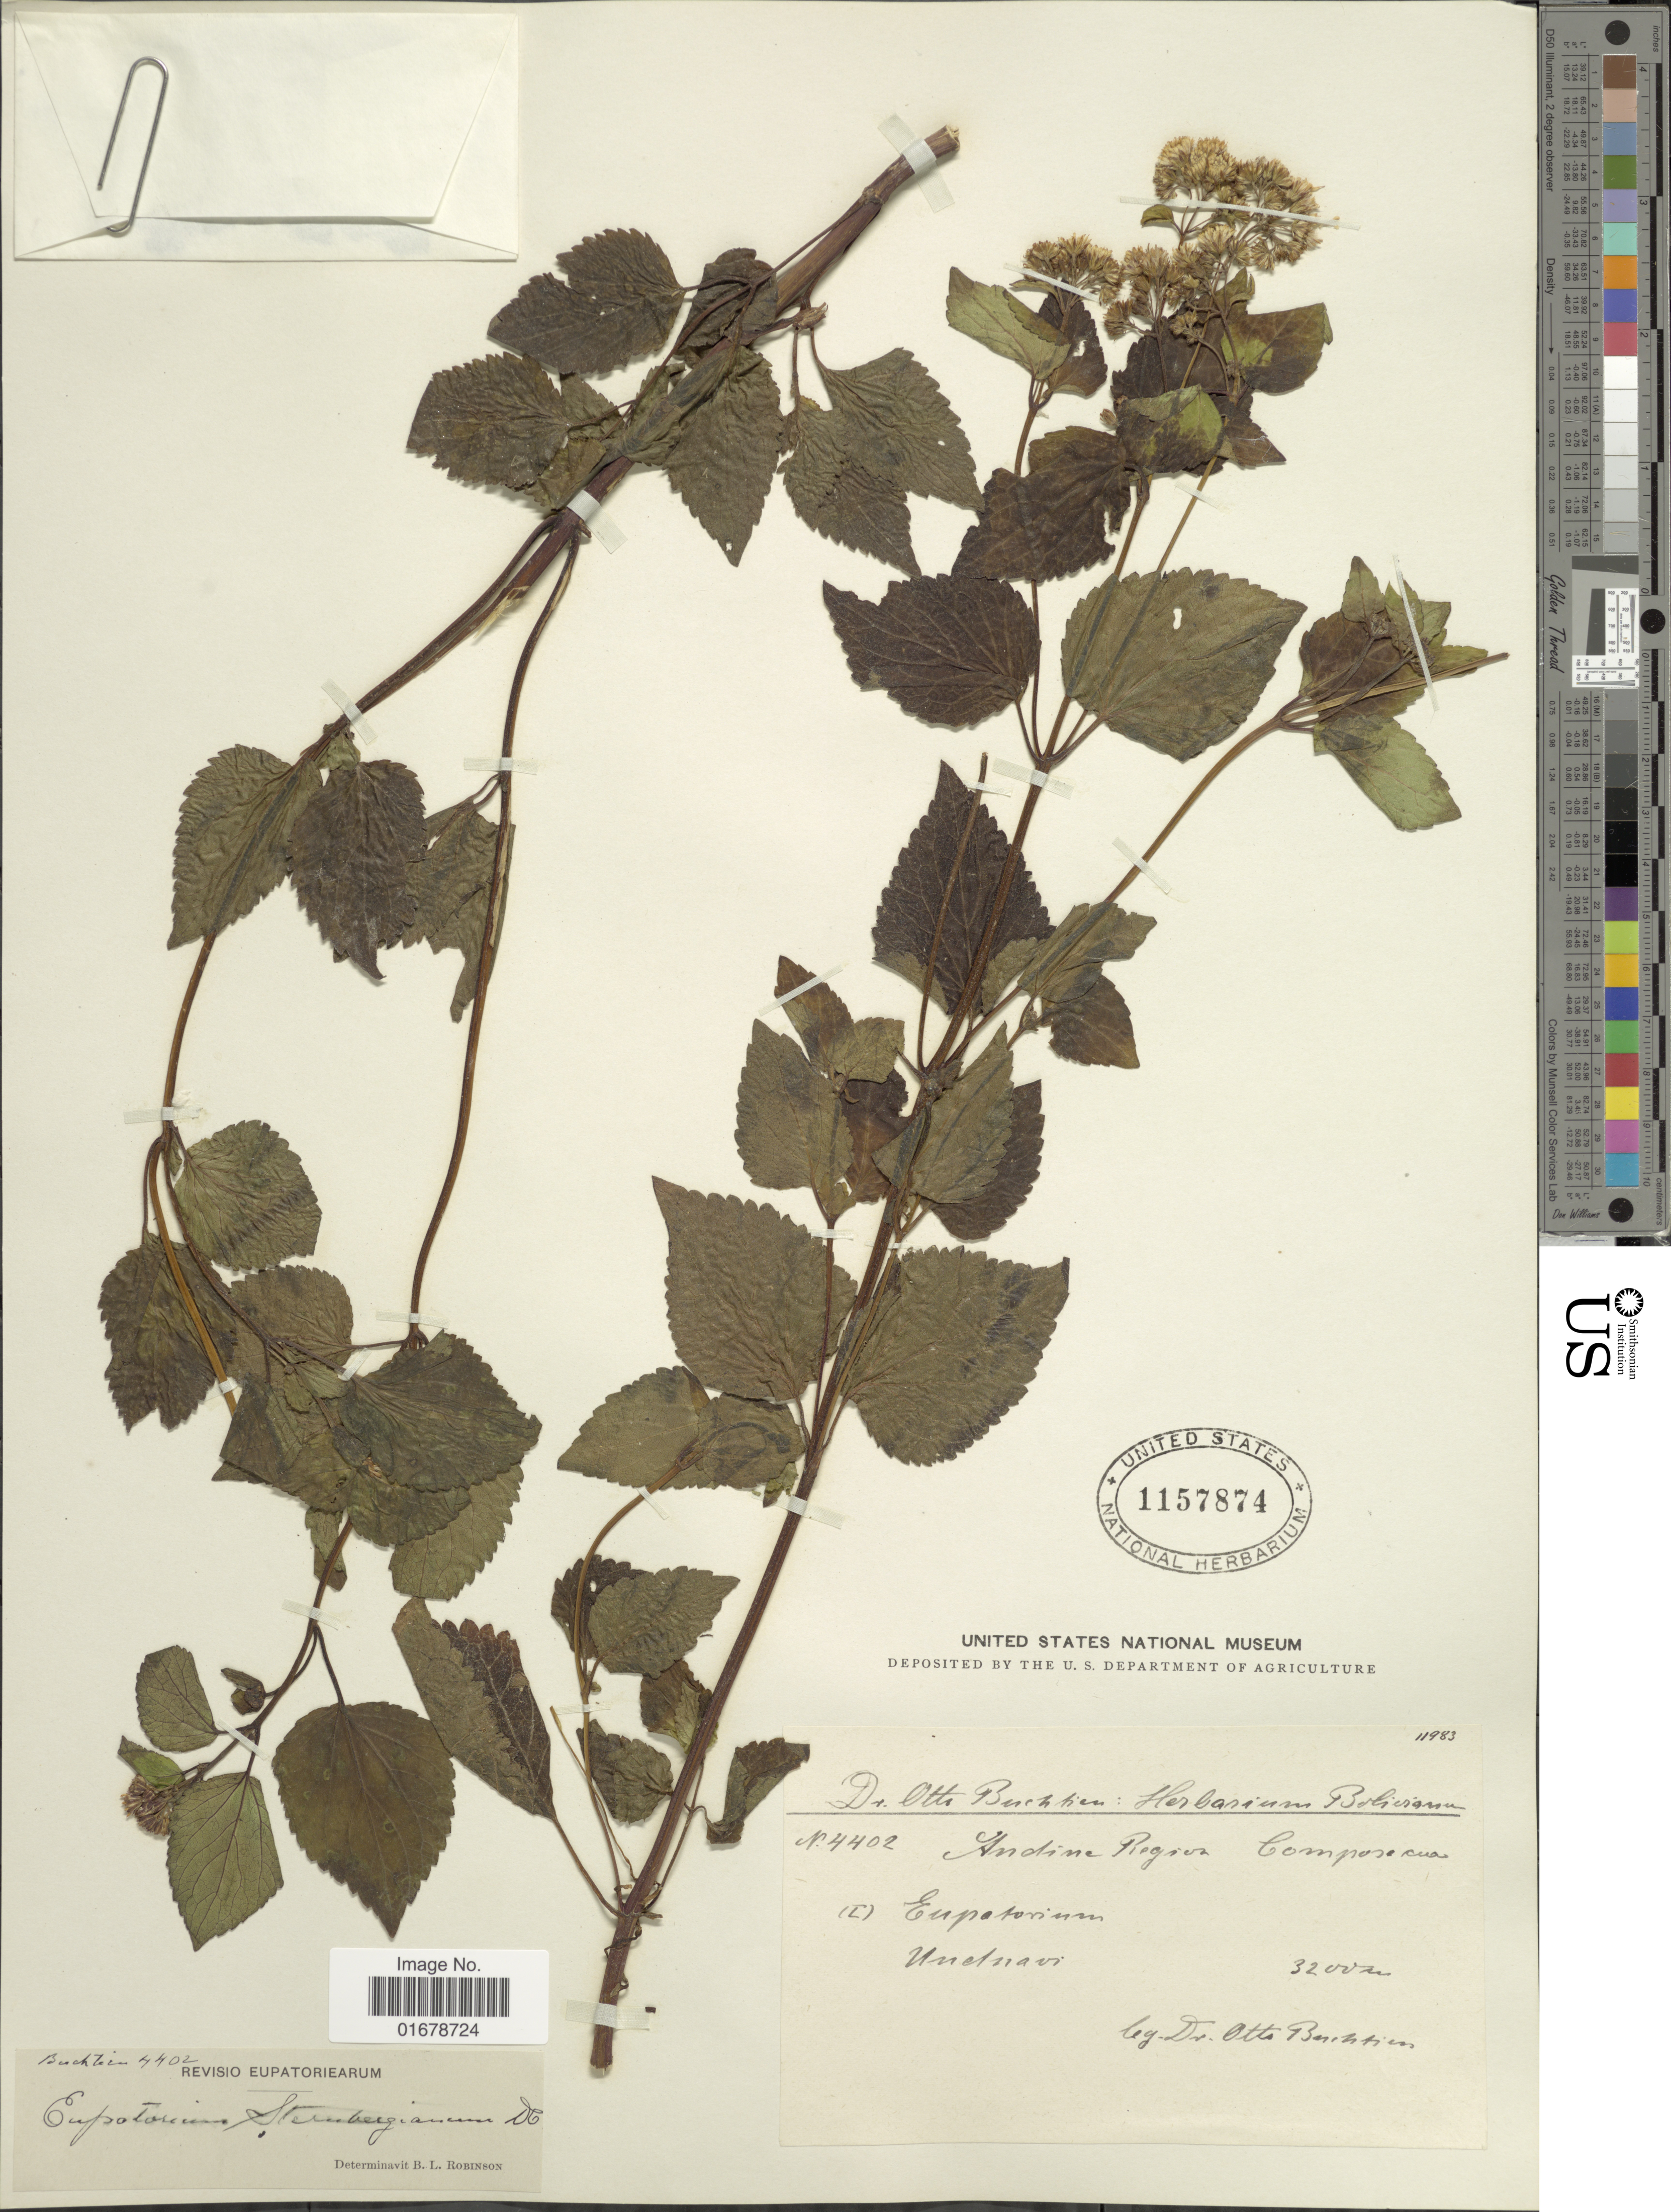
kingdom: Plantae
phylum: Tracheophyta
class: Magnoliopsida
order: Asterales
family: Asteraceae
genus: Ageratina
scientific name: Ageratina sternbergiana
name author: (DC.) R.M. King & H. Rob.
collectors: O. Buchtien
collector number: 4402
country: Bolivia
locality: Unduavi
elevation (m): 3200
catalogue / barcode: US 1157874